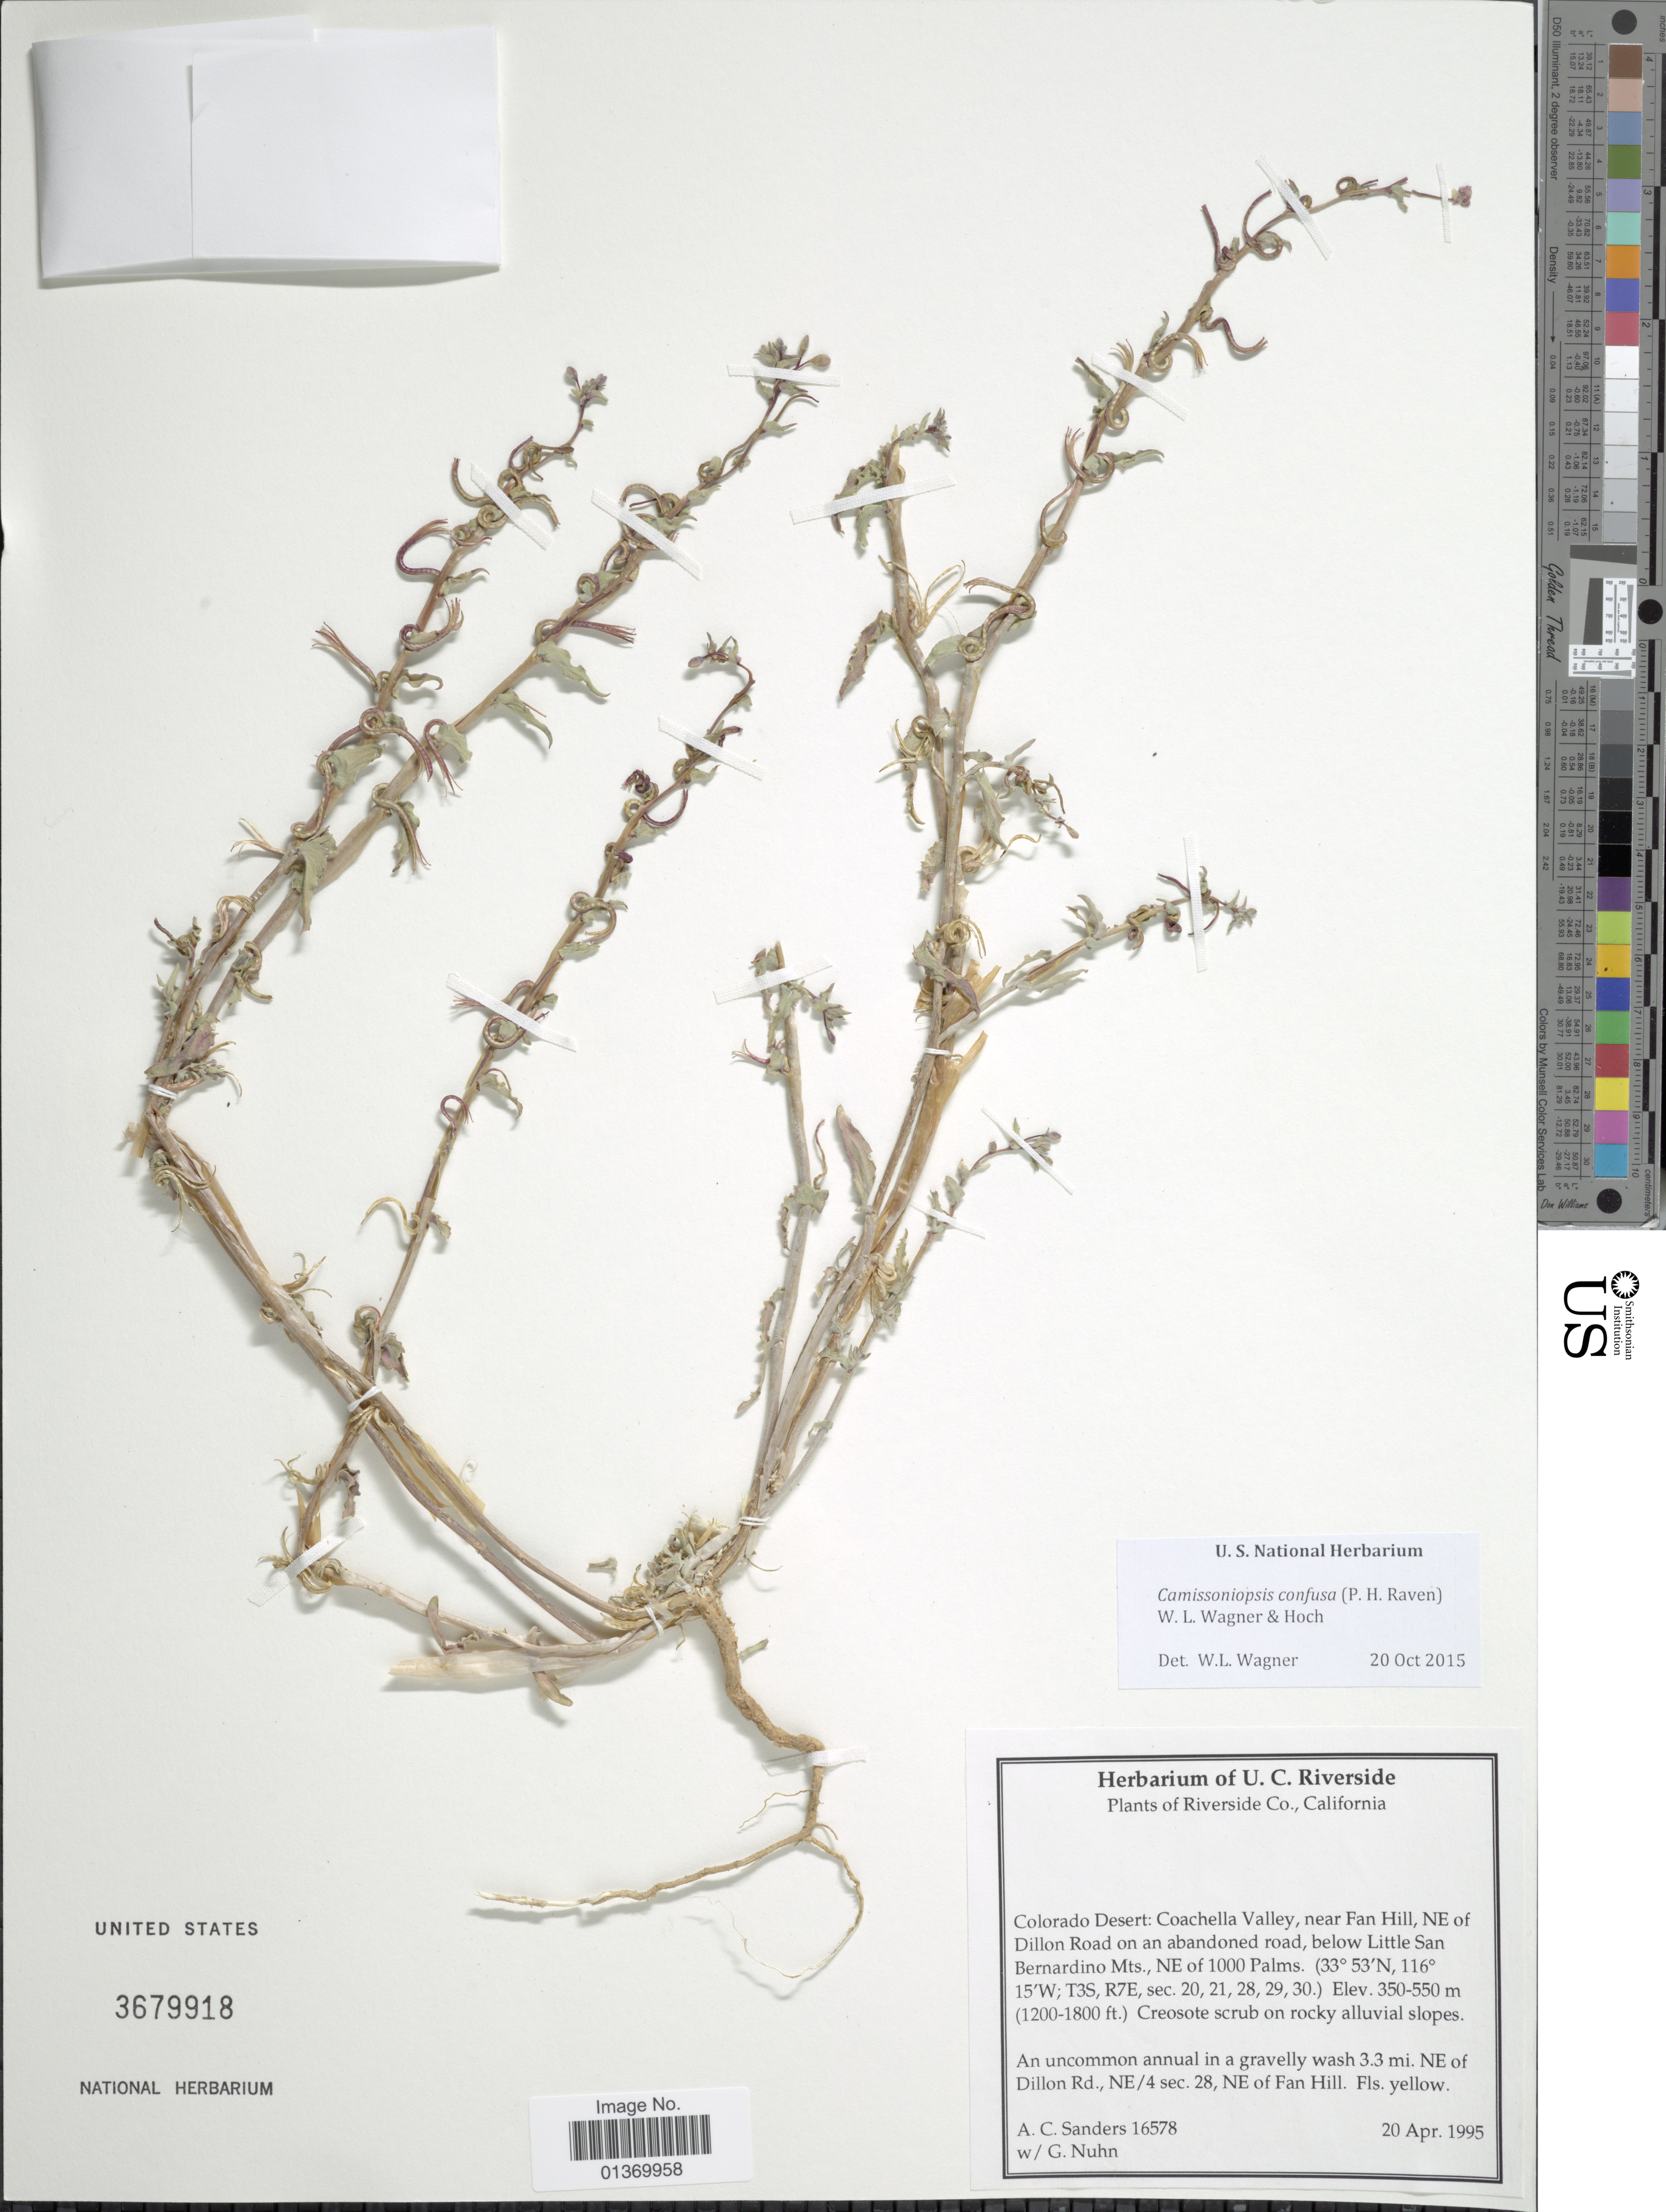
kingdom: Plantae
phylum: Tracheophyta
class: Magnoliopsida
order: Myrtales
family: Onagraceae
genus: Camissoniopsis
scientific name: Camissoniopsis pallida subsp. pallida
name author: (Abrams) W.L. Wagner & Hoch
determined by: Wagner, W. L., (BOT), Smithsonian Institution - National Museum of Natural History (UNITED STATES)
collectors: A. Sanders & G. Nuhn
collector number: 16578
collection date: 1995-04-20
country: United States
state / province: California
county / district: Riverside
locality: Riverside Co., Colorado Desert: Coachella Valley, near Fan Hill, NE of Dillon Road on an abandoned road, below Little San Bernardino Mts., NE of 1000 Palms, T3S, R7E, sec. 20, 21, 28, 29, 30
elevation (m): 350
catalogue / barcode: US 3679918